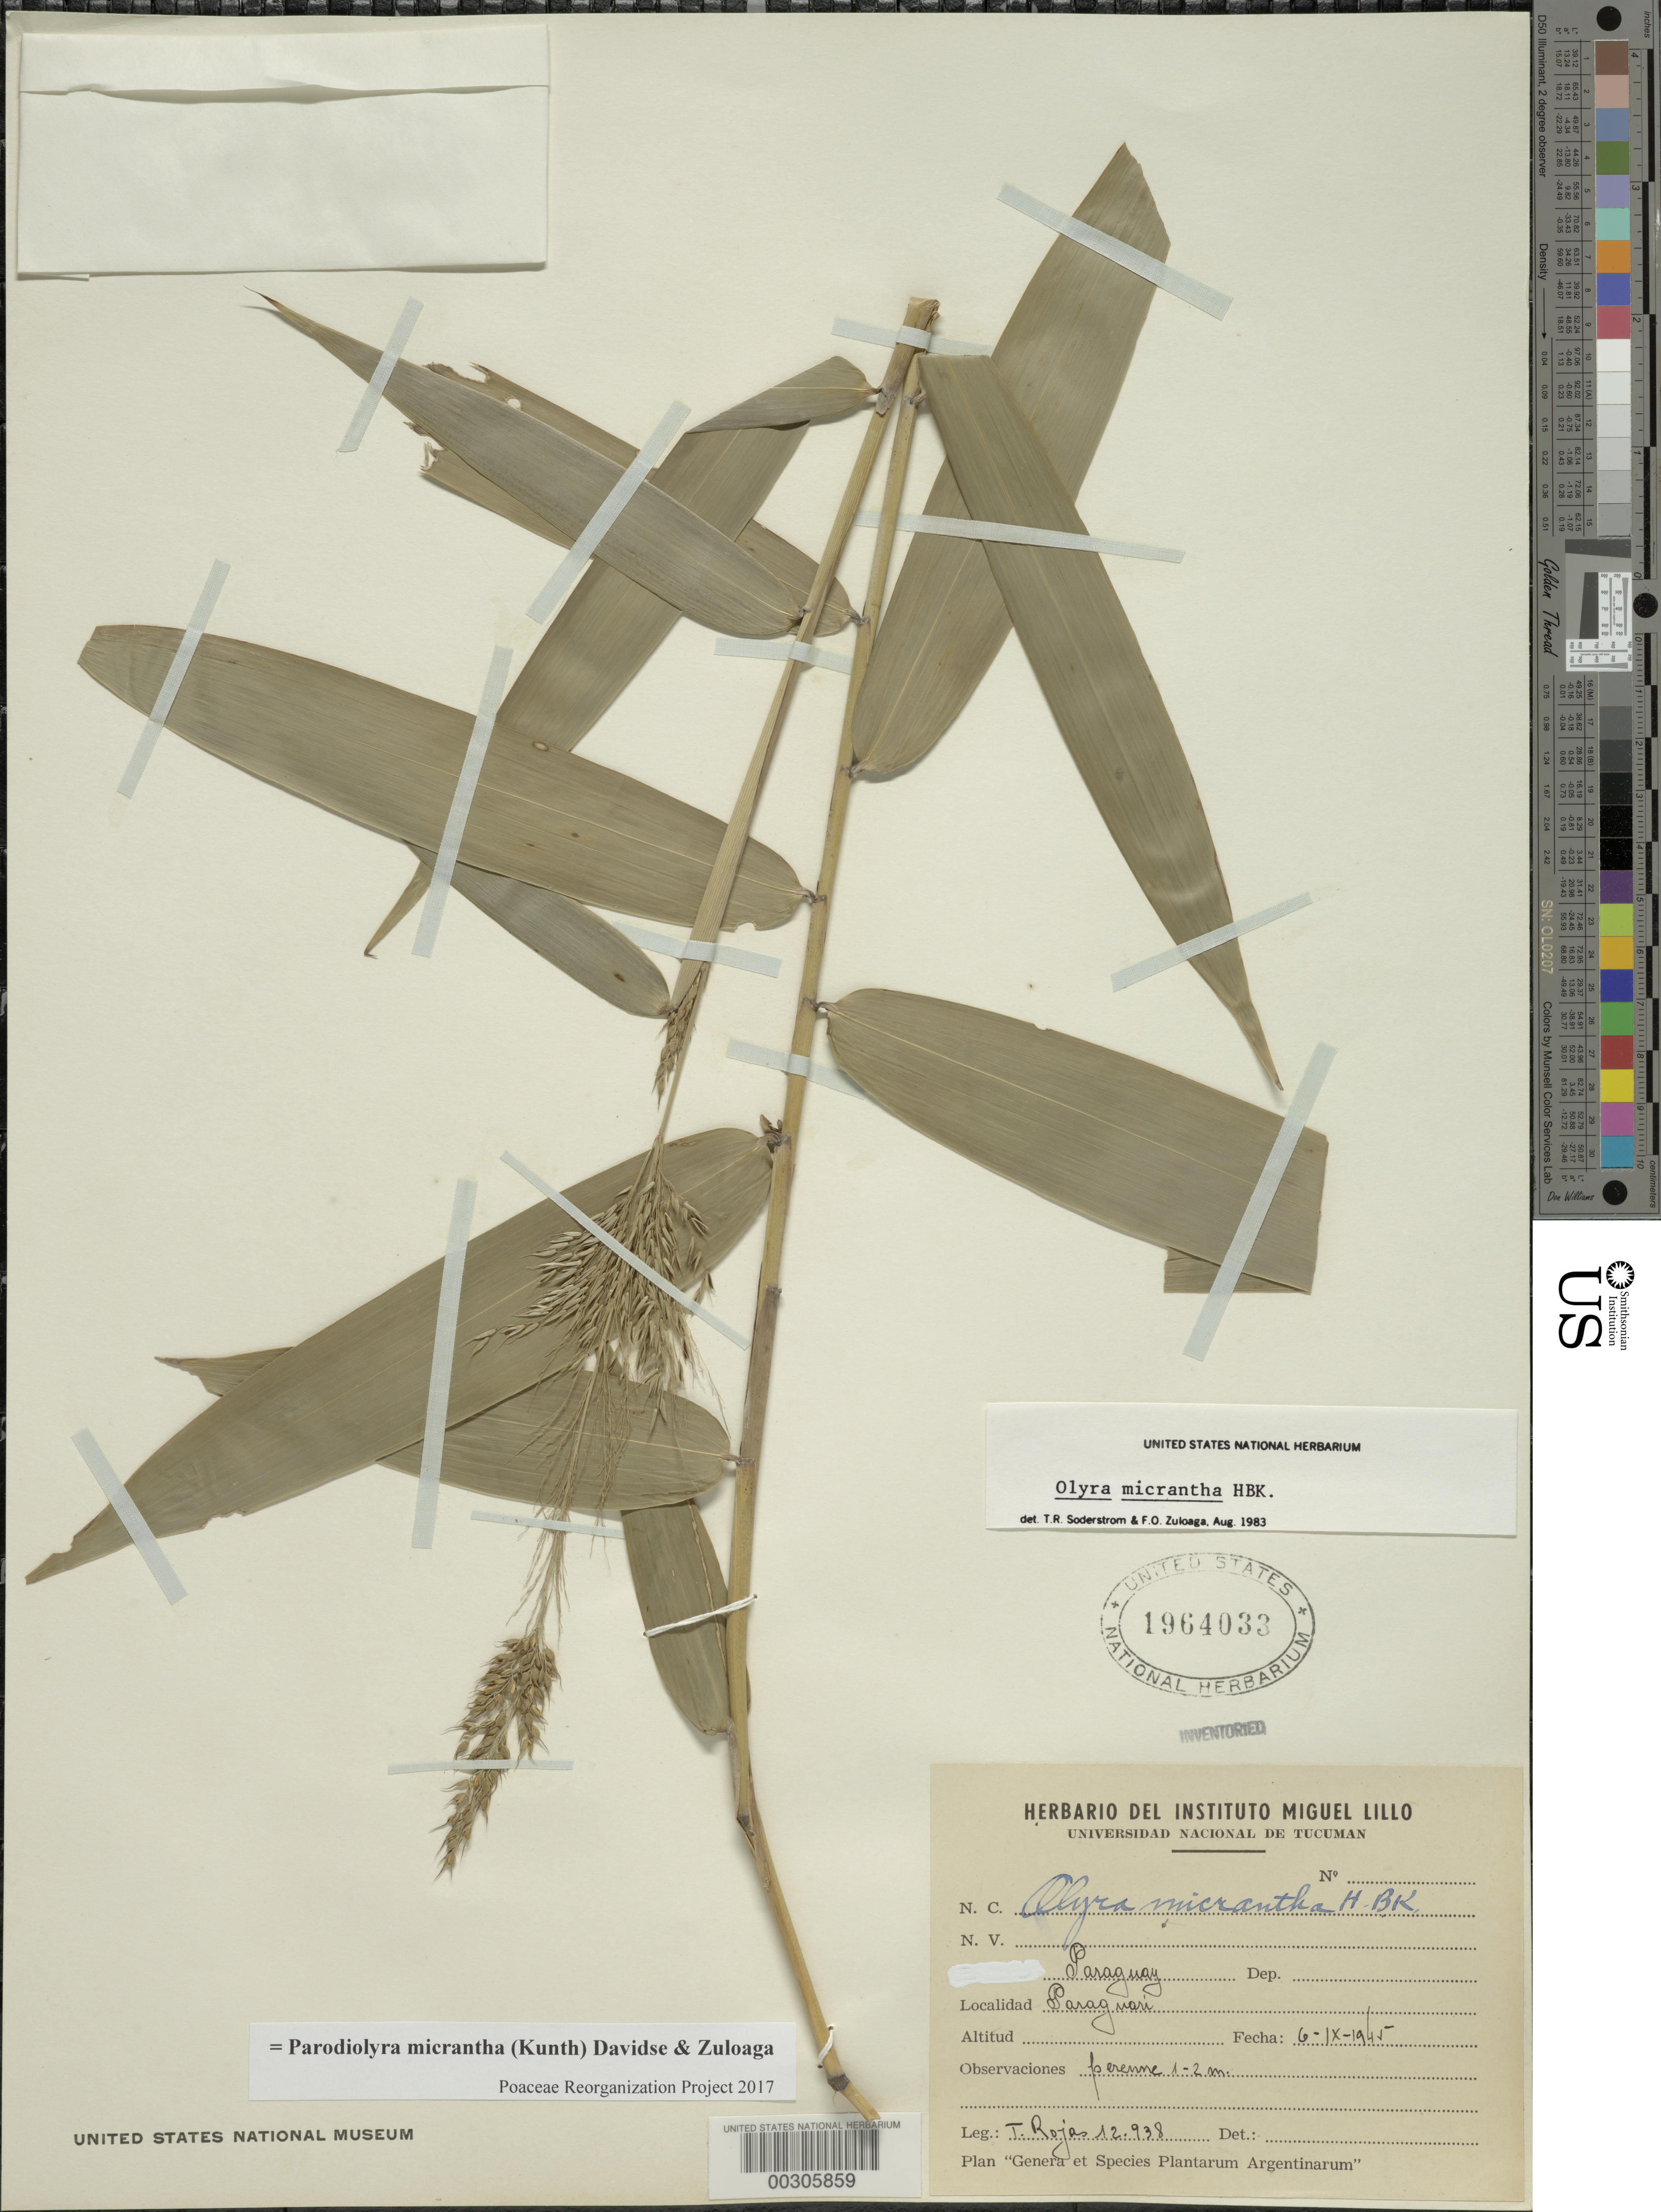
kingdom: Plantae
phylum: Tracheophyta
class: Liliopsida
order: Poales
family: Poaceae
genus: Parodiolyra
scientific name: Parodiolyra micrantha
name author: (Kunth) Davidse & Zuloaga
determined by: Poaceae Reorganization Project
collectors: T. Rojas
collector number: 12938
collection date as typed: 06 Sep 1945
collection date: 1945-09-06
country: Paraguay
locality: Paraguari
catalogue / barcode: US 1964033